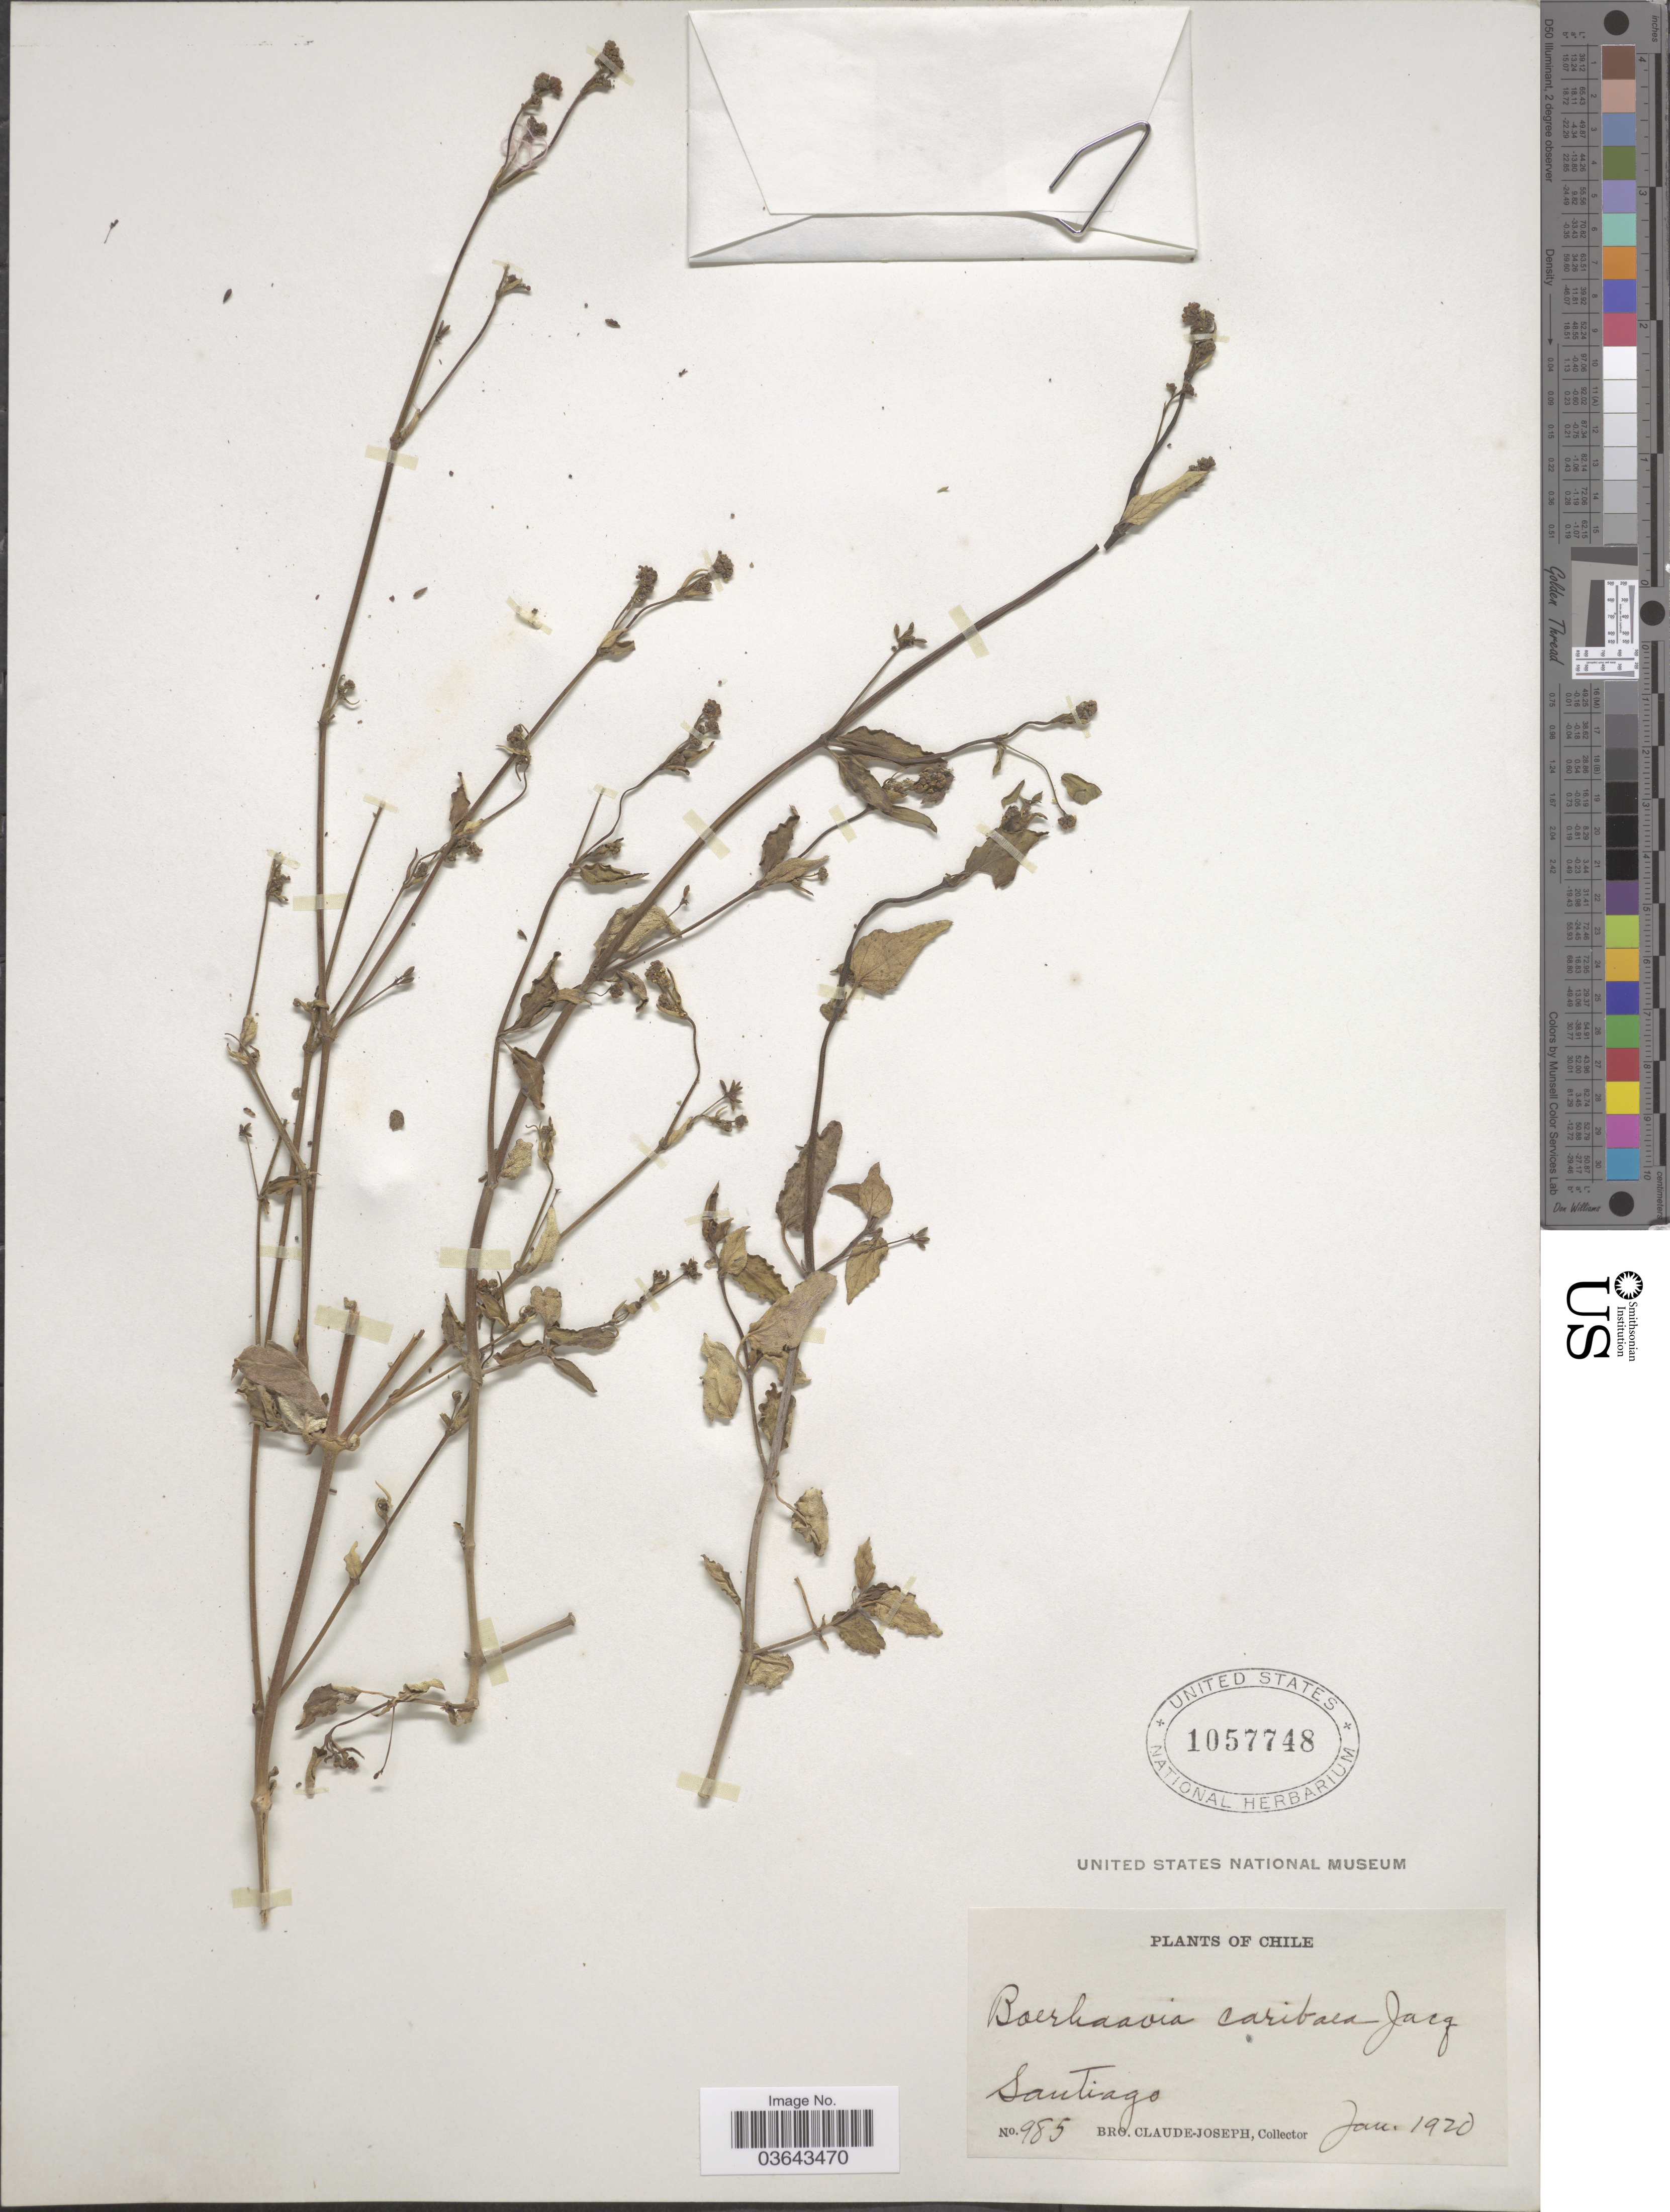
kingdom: Plantae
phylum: Tracheophyta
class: Magnoliopsida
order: Caryophyllales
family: Nyctaginaceae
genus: Boerhavia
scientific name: Boerhavia sp.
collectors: Bro. Claude-Joseph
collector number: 985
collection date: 1920-01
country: Chile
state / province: Región Metropolitana (RM)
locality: Santiago.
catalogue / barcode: US 1057748